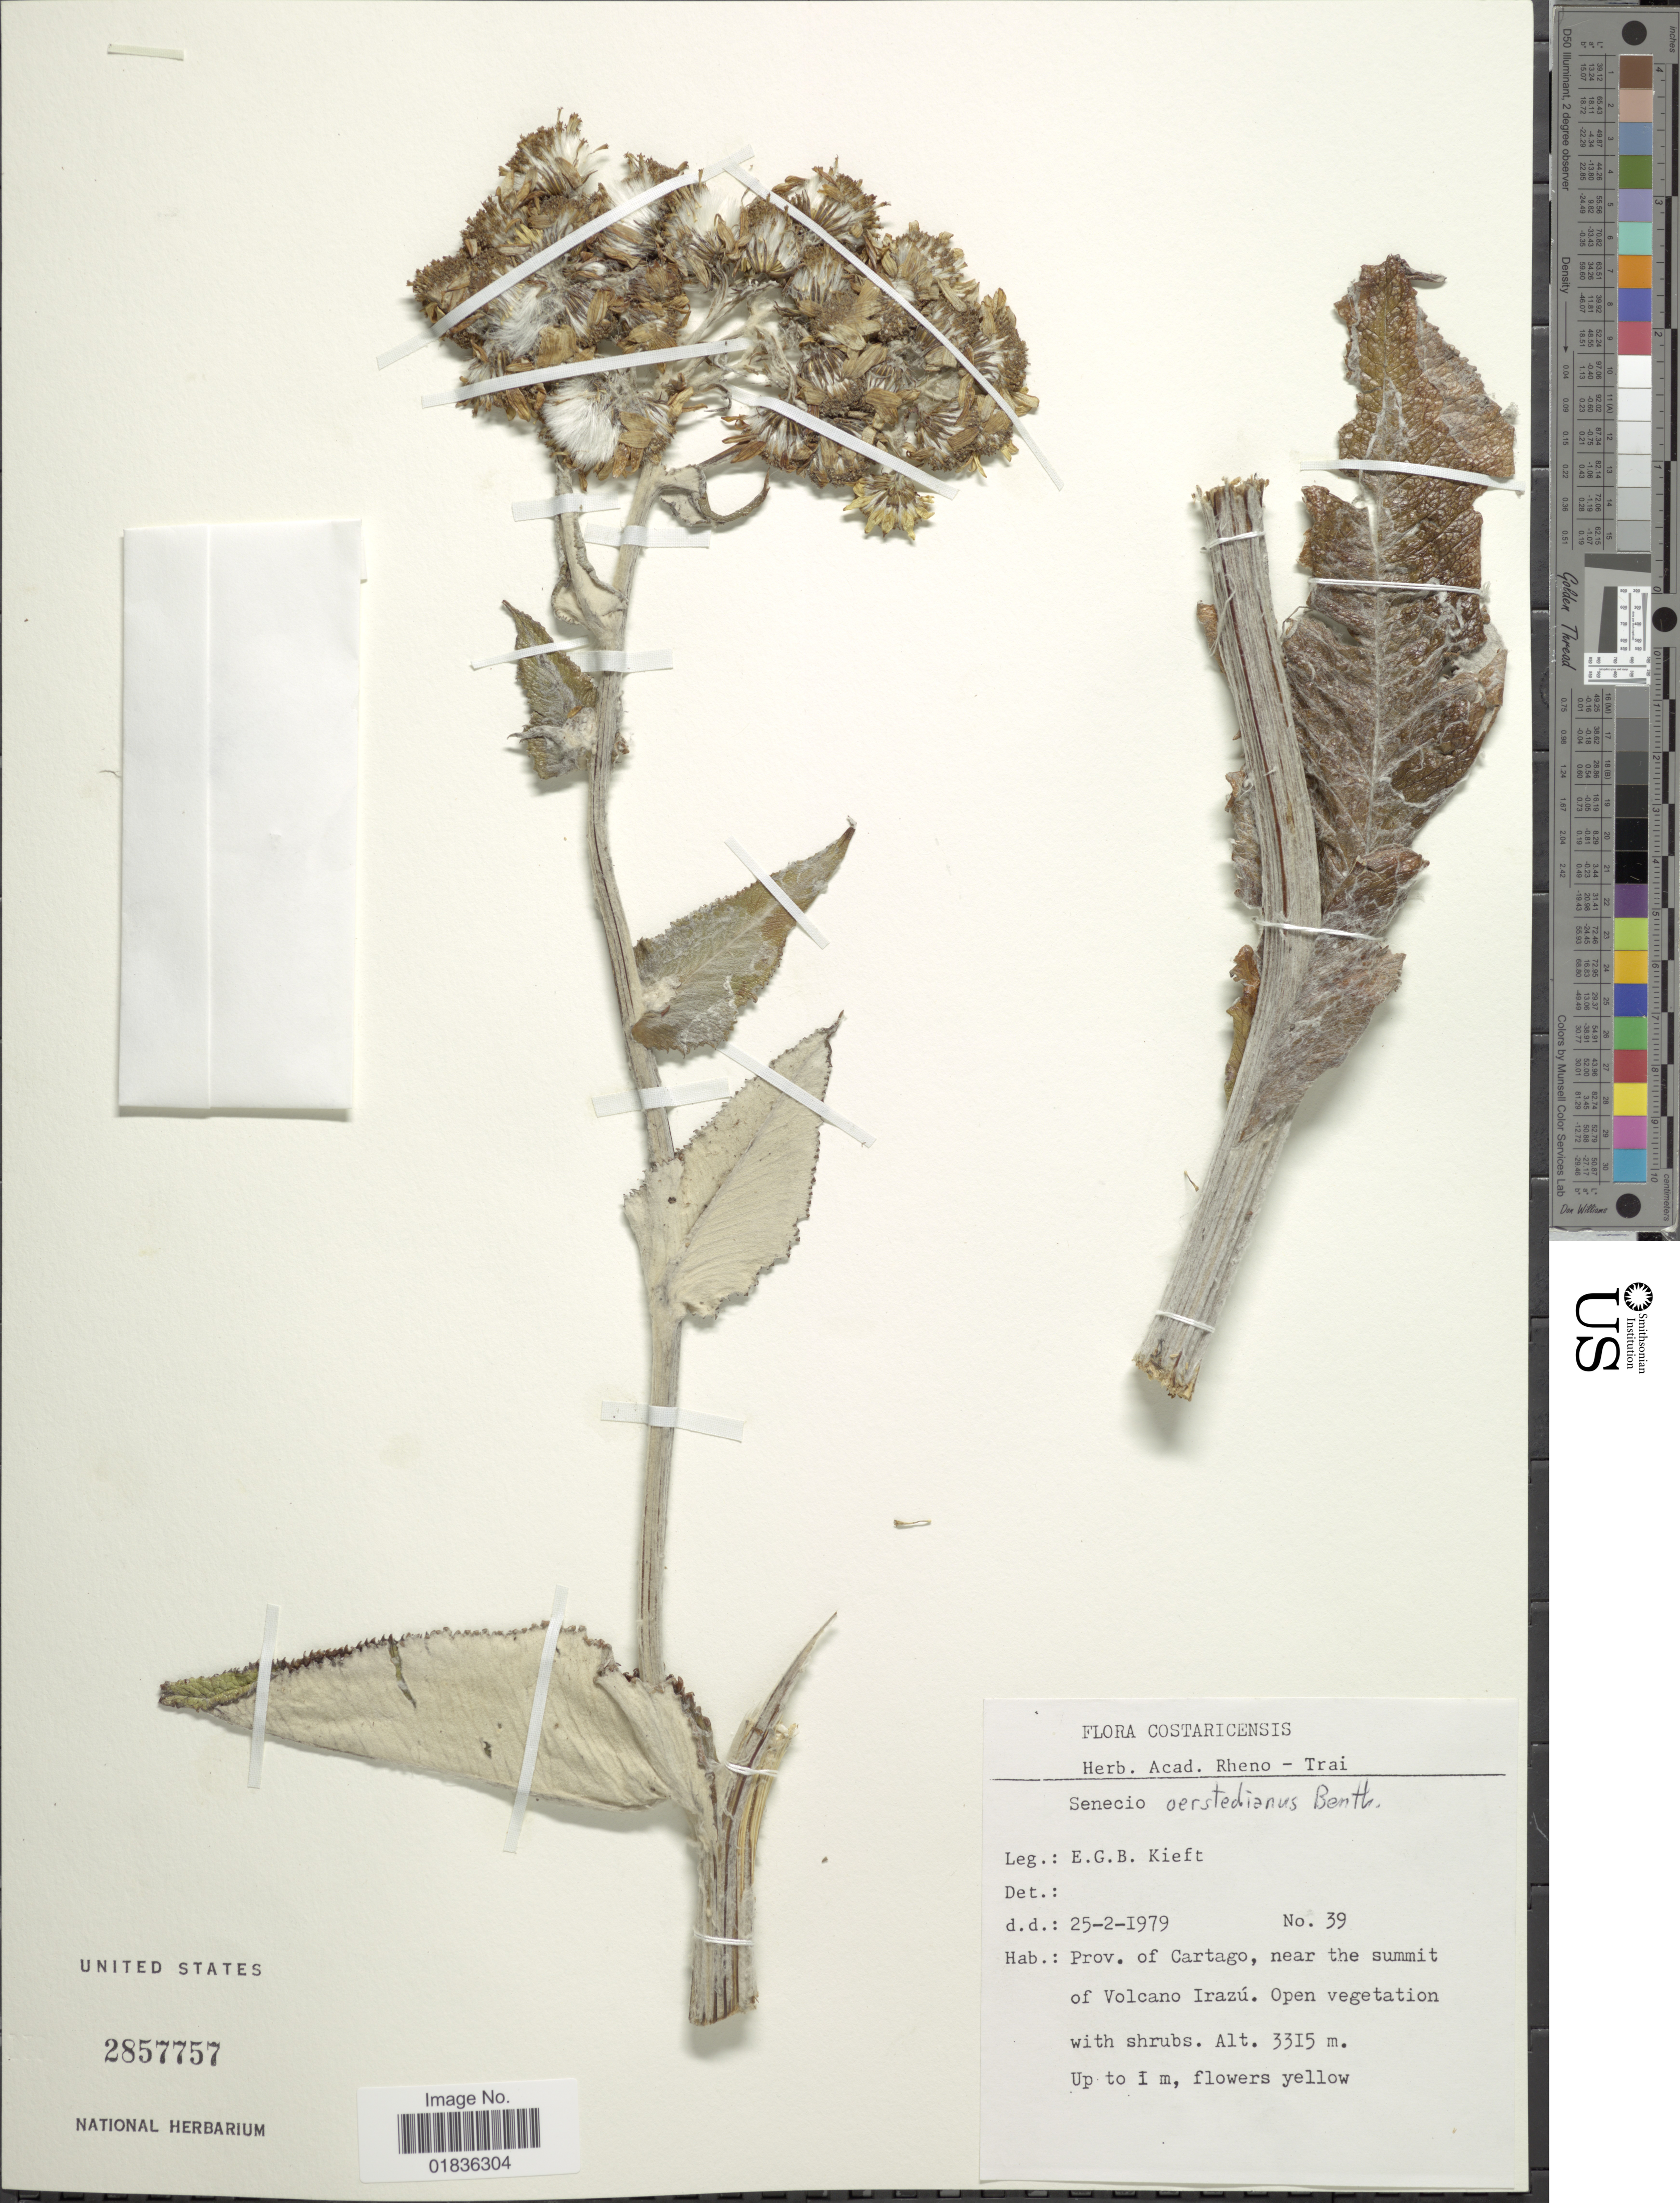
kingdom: Plantae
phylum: Tracheophyta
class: Magnoliopsida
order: Asterales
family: Asteraceae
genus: Senecio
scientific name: Senecio oerstedianus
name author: Benth.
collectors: E. Kieft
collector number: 36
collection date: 1979-02-25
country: Costa Rica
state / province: Cartago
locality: Near the summit of Volcano Irazu.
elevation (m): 3315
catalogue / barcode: US 2857757